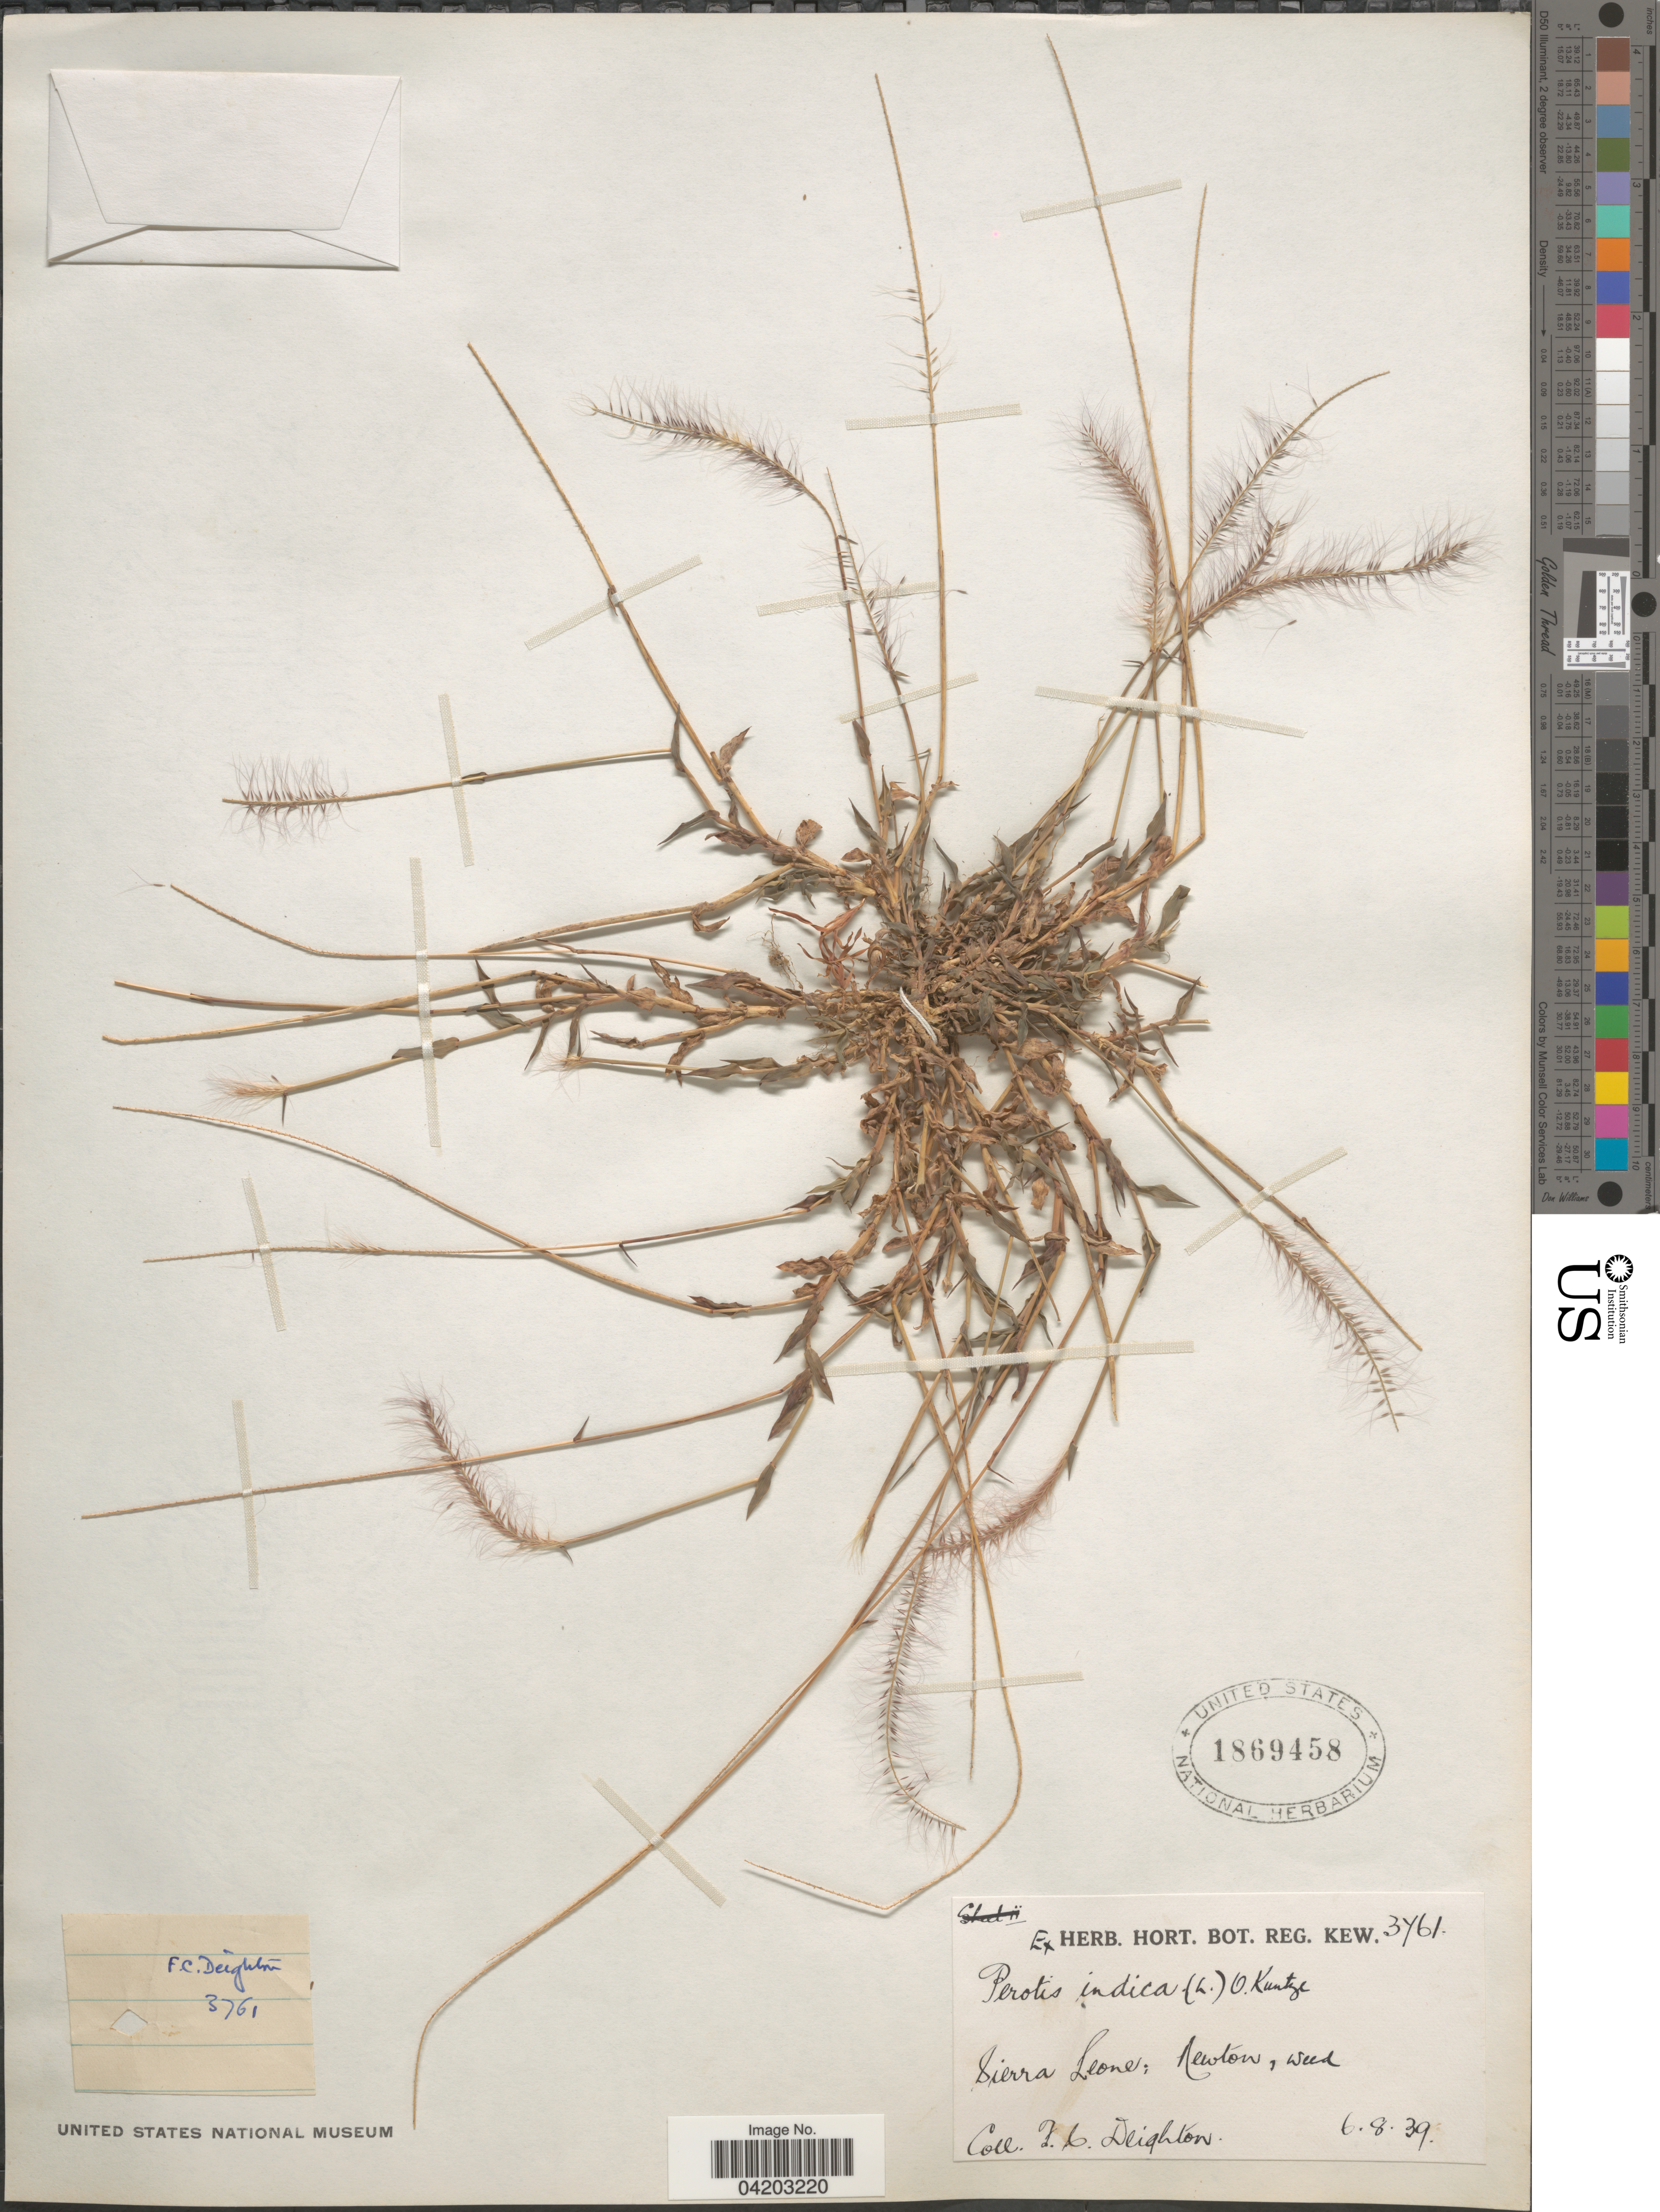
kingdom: Plantae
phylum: Tracheophyta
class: Liliopsida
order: Poales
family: Poaceae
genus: Perotis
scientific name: Perotis indica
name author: (L.) Kuntze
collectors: F. Deighton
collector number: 3761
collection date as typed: Transcribed d/m/y: 6/8/39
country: Sierra Leone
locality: Newton.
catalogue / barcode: US 1869458